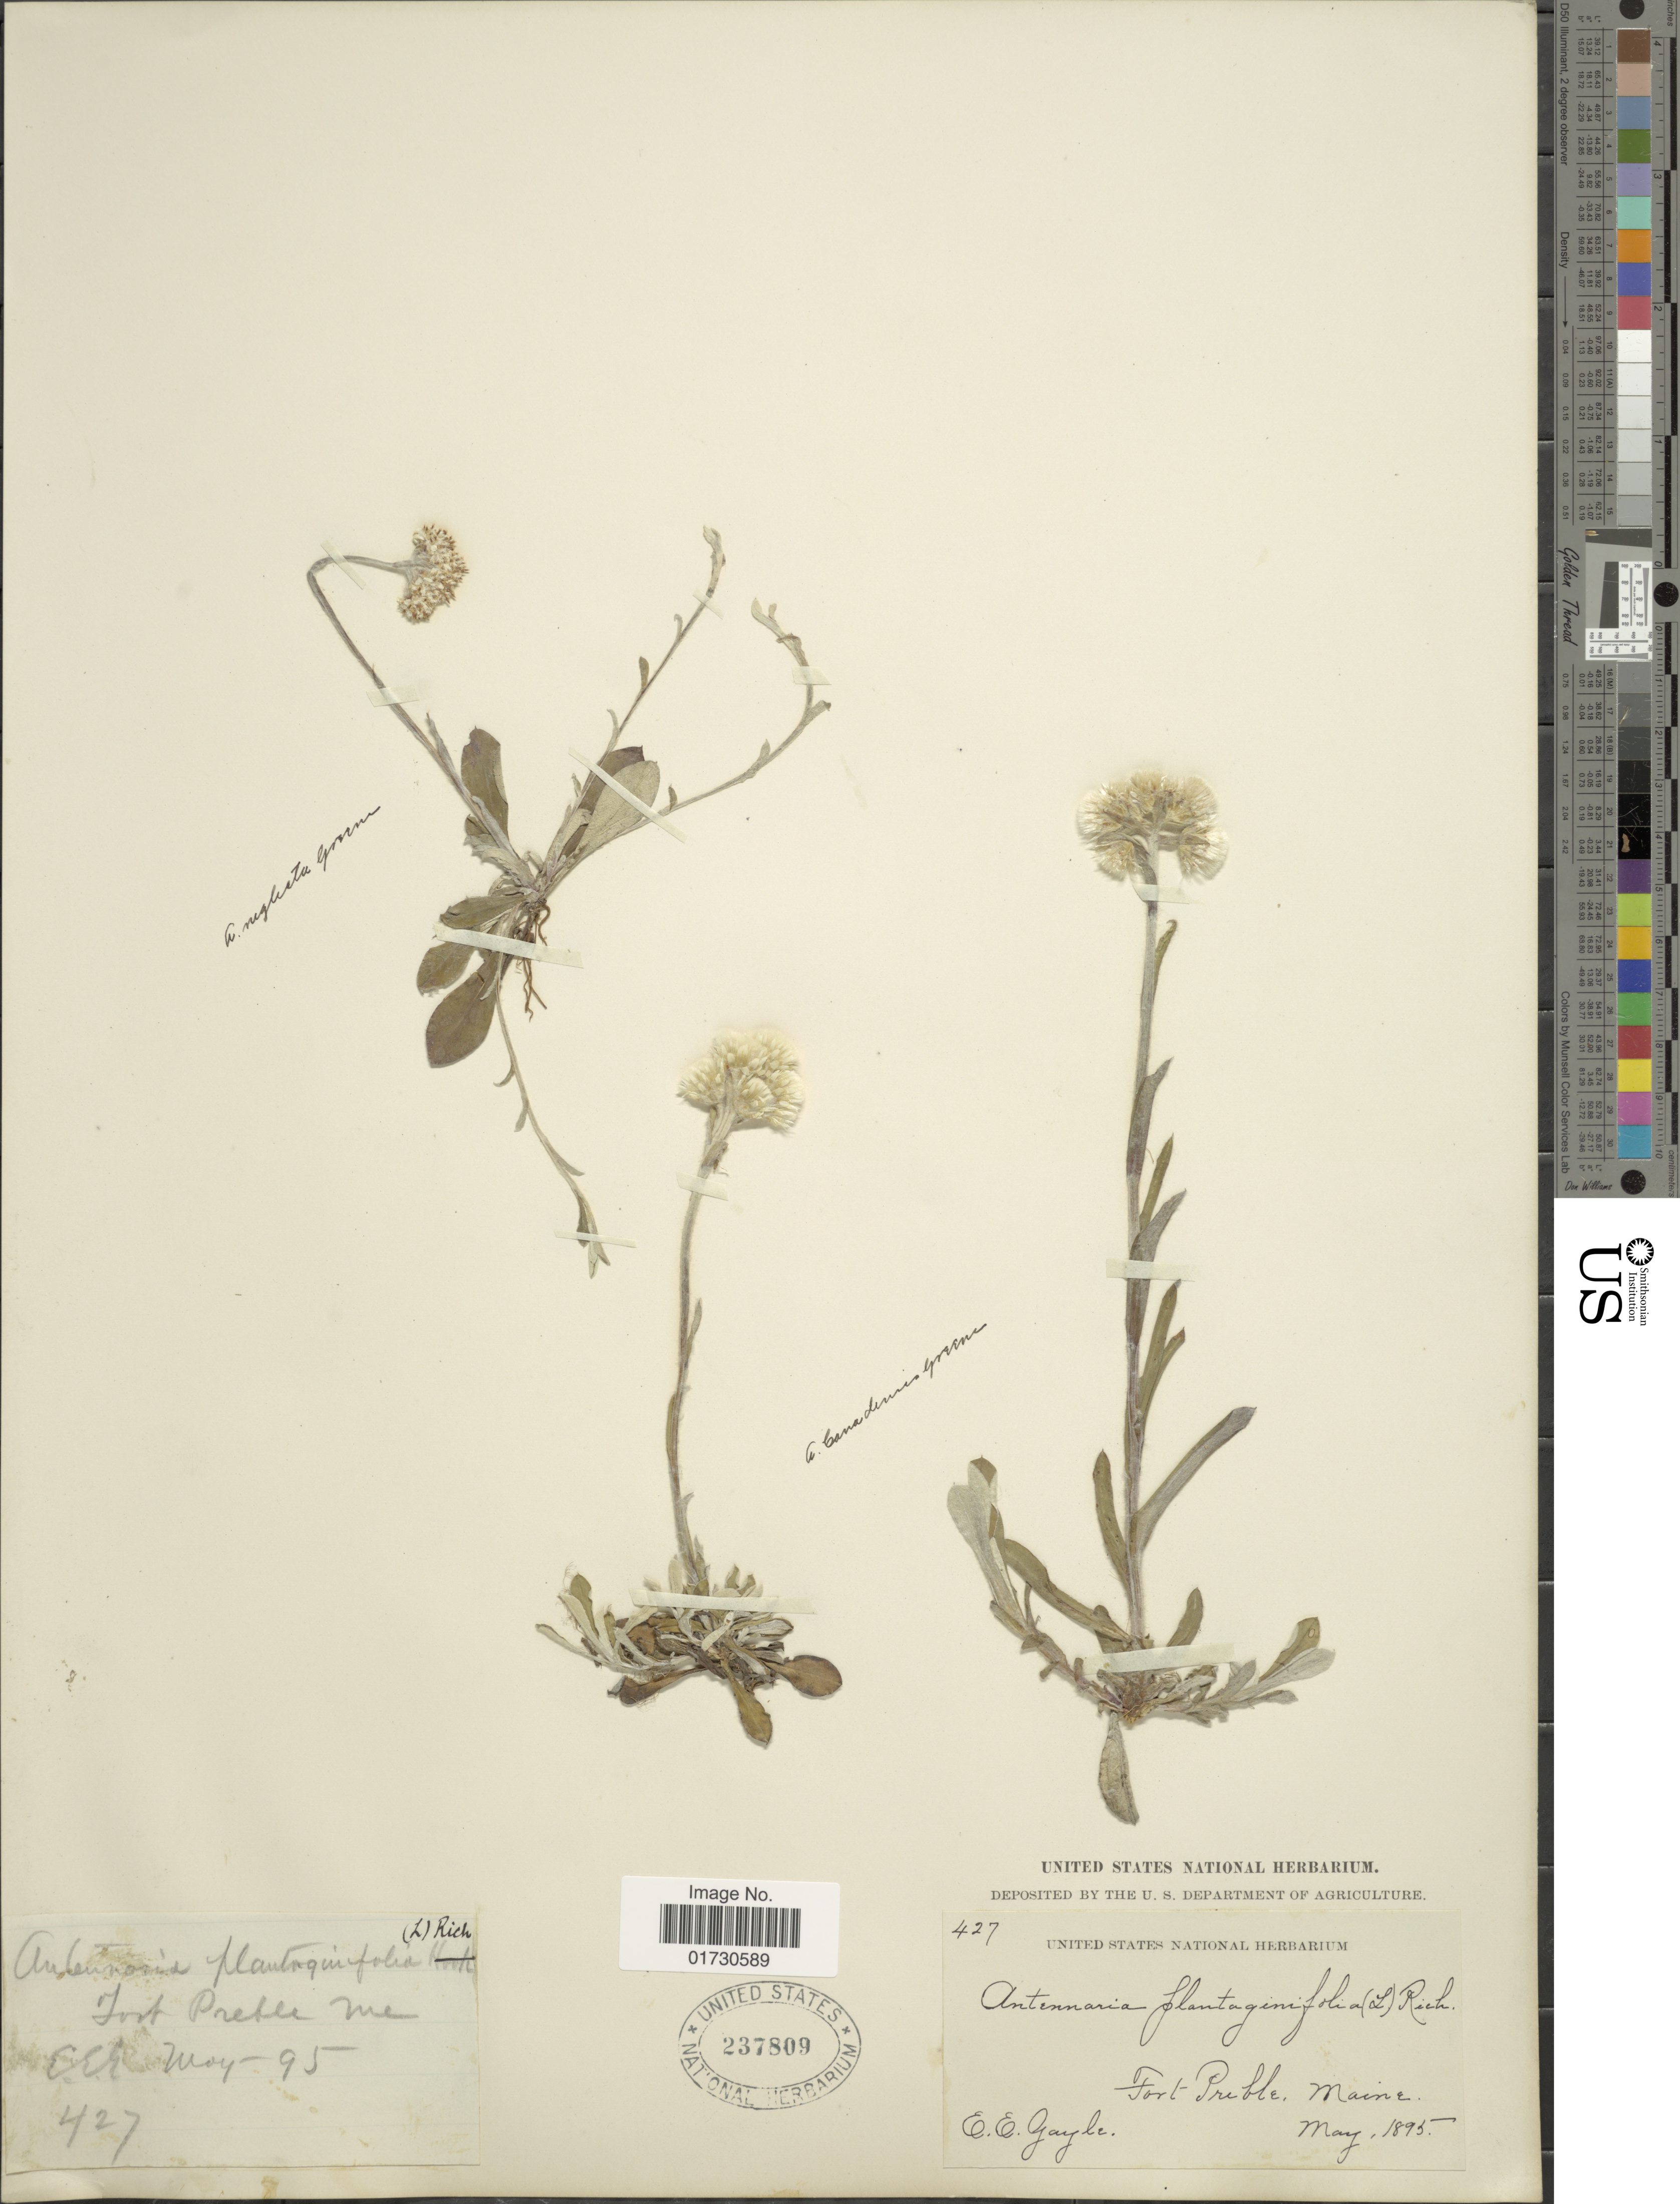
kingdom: Plantae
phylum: Tracheophyta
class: Magnoliopsida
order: Asterales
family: Asteraceae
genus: Antennaria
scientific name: Antennaria canadensis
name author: Greene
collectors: E. Gayle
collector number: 427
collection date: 1895-05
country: United States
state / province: Maine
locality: Fort Prible, Maine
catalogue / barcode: US 237809